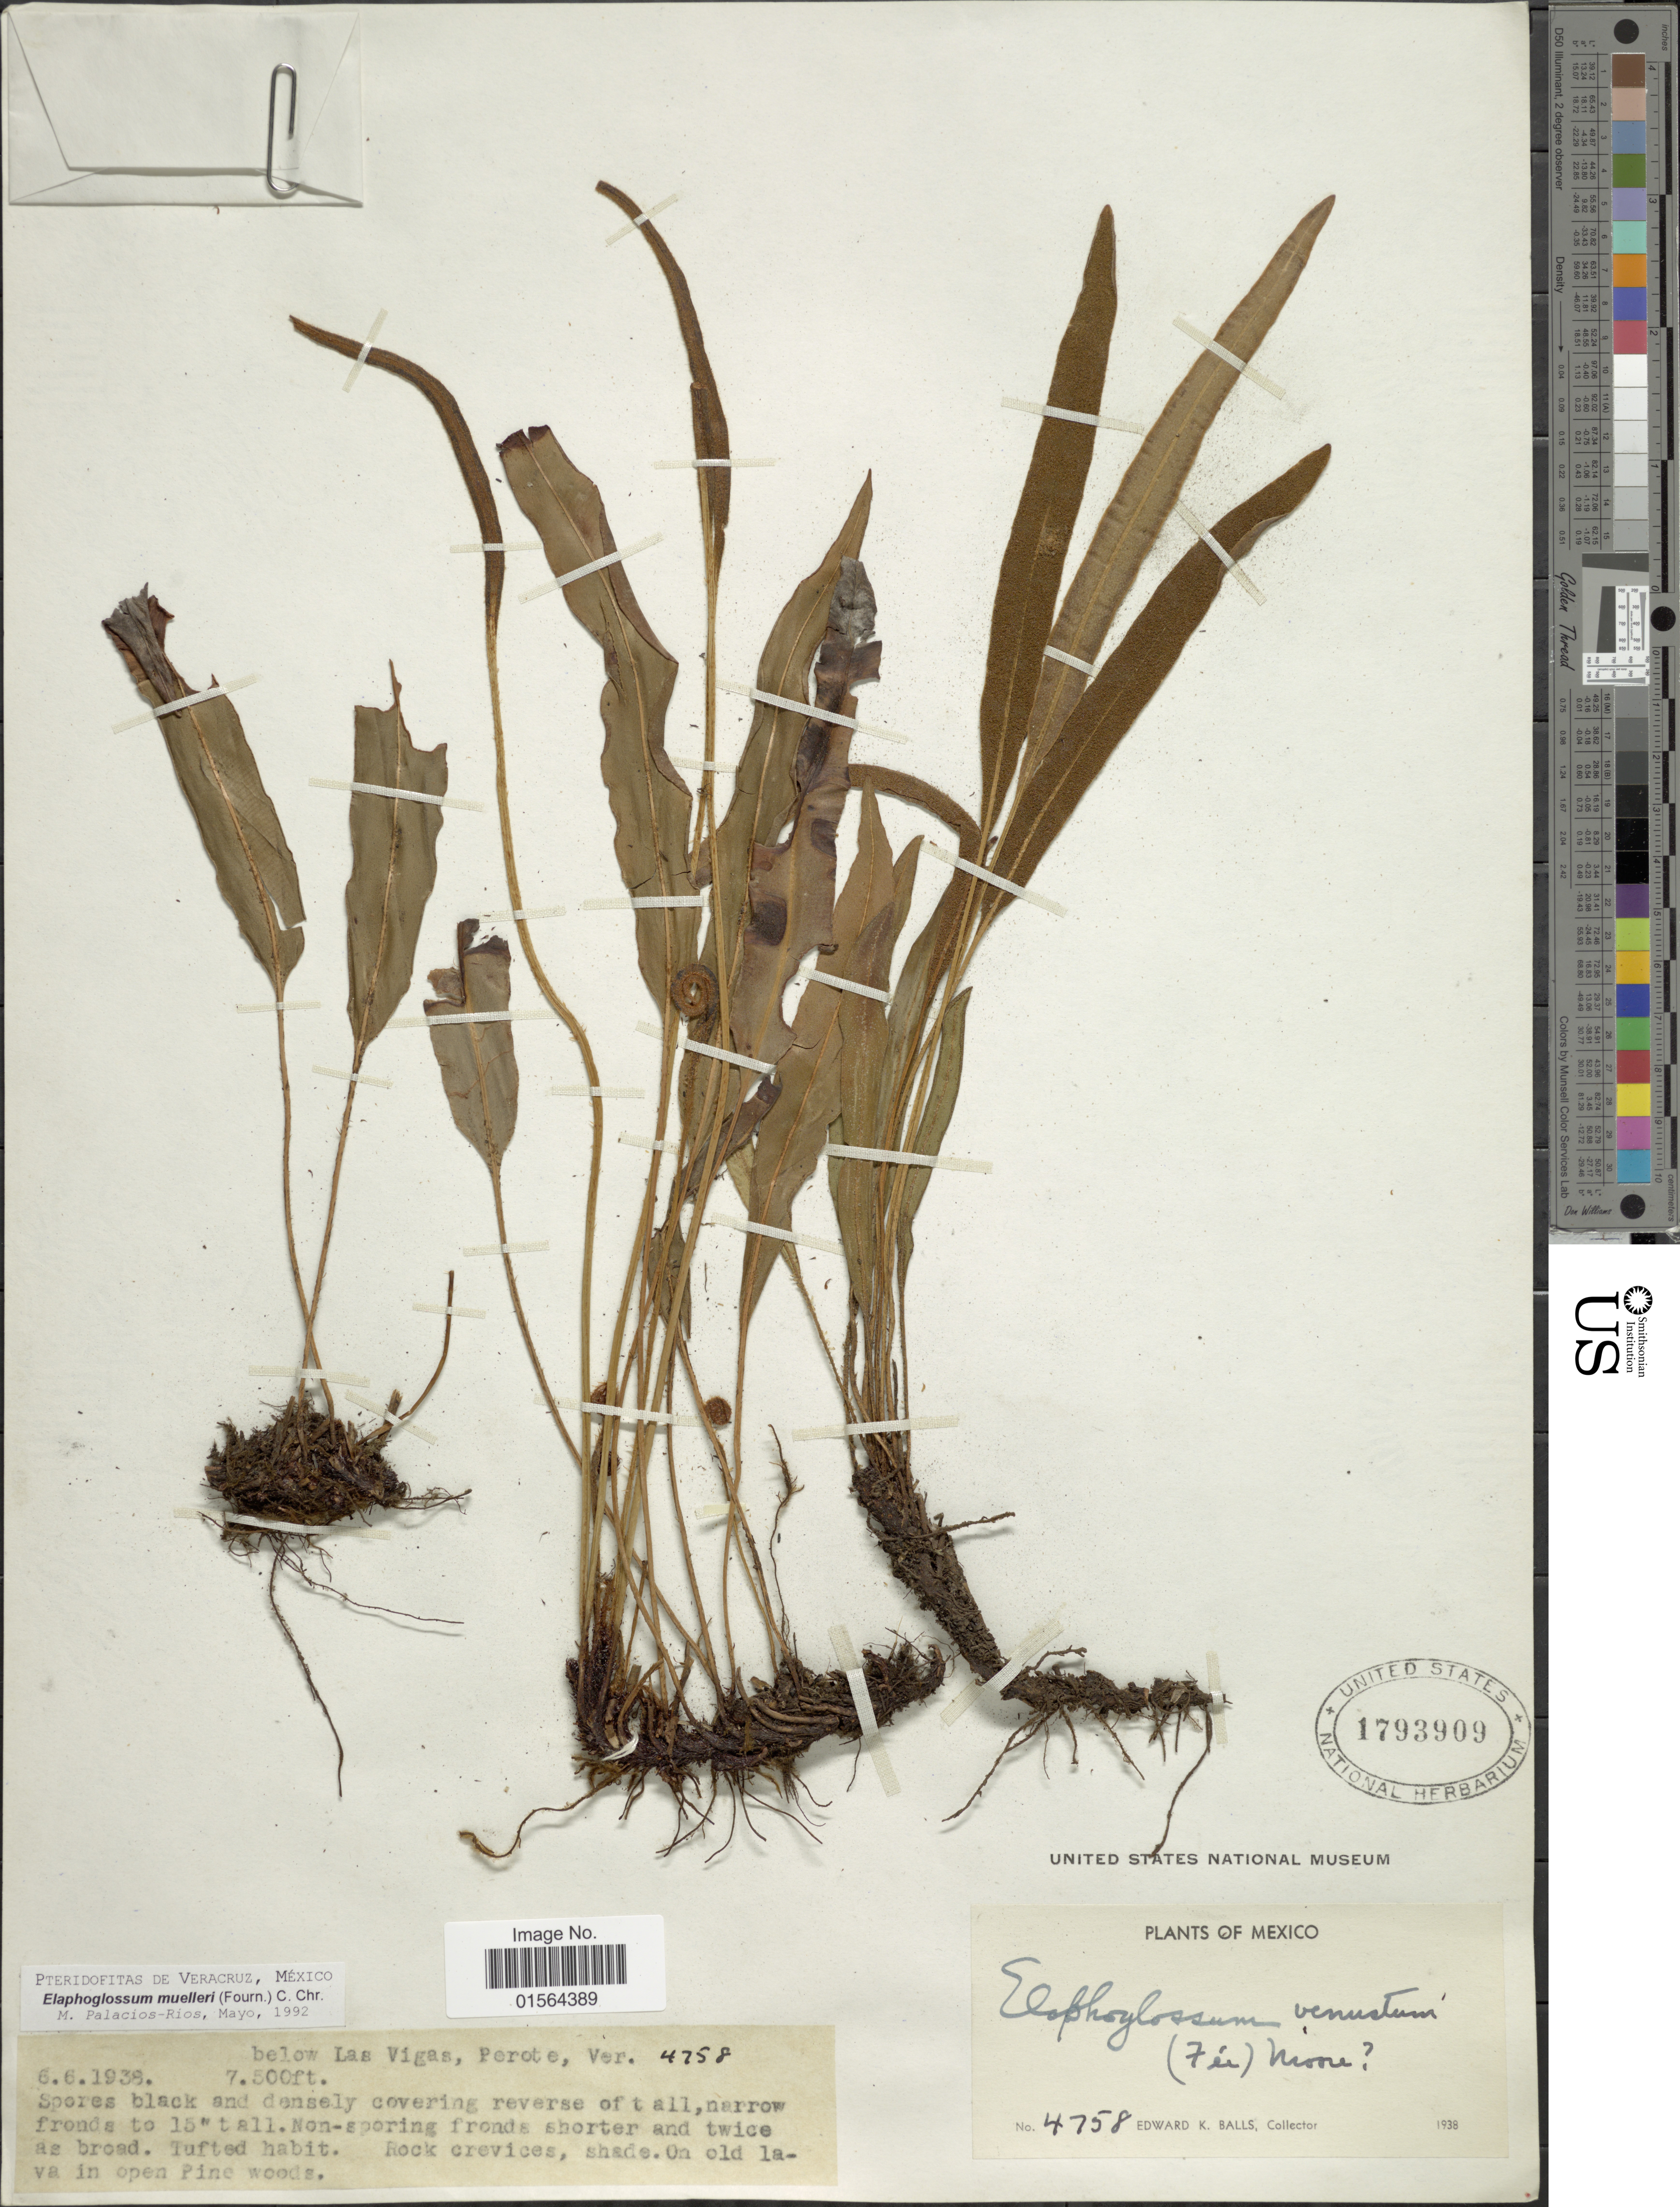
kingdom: Plantae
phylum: Tracheophyta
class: Polypodiopsida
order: Polypodiales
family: Dryopteridaceae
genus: Elaphoglossum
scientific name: Elaphoglossum muelleri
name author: (E. Fourn.) C. Chr.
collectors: E. K. Balls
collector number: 4758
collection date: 1938-06-06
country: Mexico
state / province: Veracruz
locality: Below Las Vigas, Perote, Ver.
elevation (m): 2286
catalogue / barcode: US 1793909